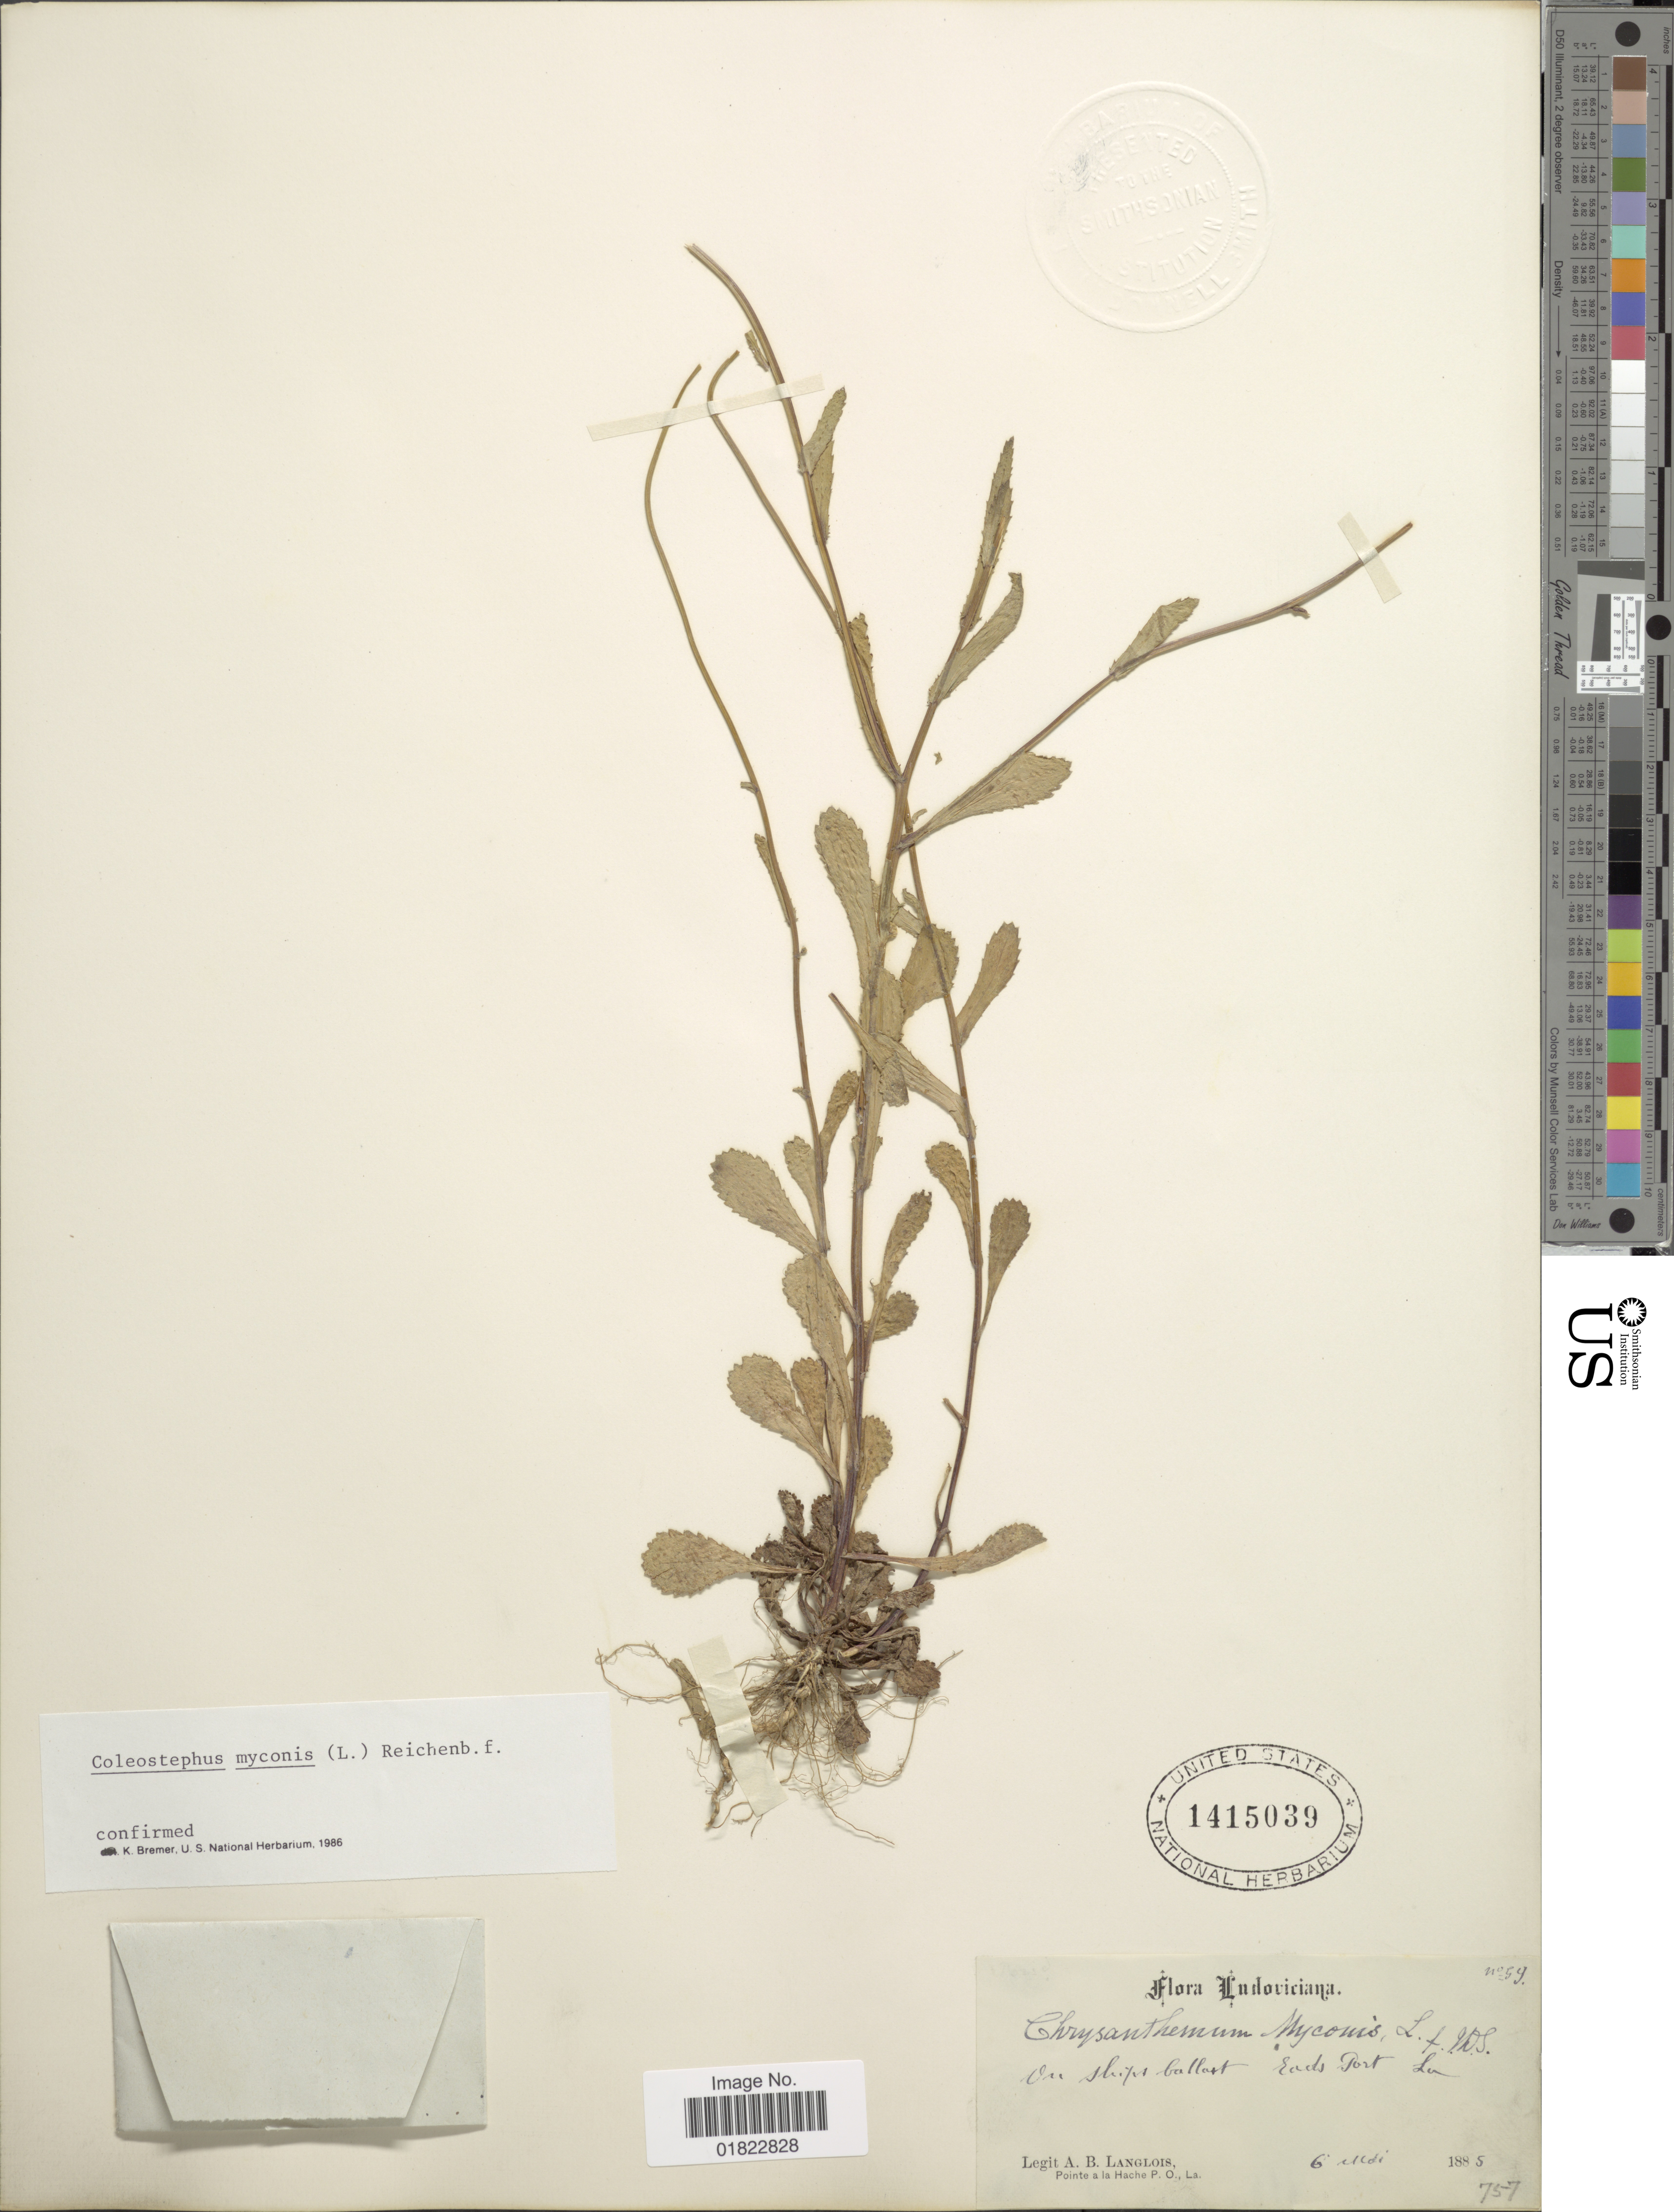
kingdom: Plantae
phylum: Tracheophyta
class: Magnoliopsida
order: Asterales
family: Asteraceae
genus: Coleostephus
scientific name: Coleostephus myconis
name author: (L.) Cass.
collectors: A. Langlois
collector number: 59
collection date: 1885-08-06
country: United States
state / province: Louisiana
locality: Pointe à la Hache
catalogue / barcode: US 1415039